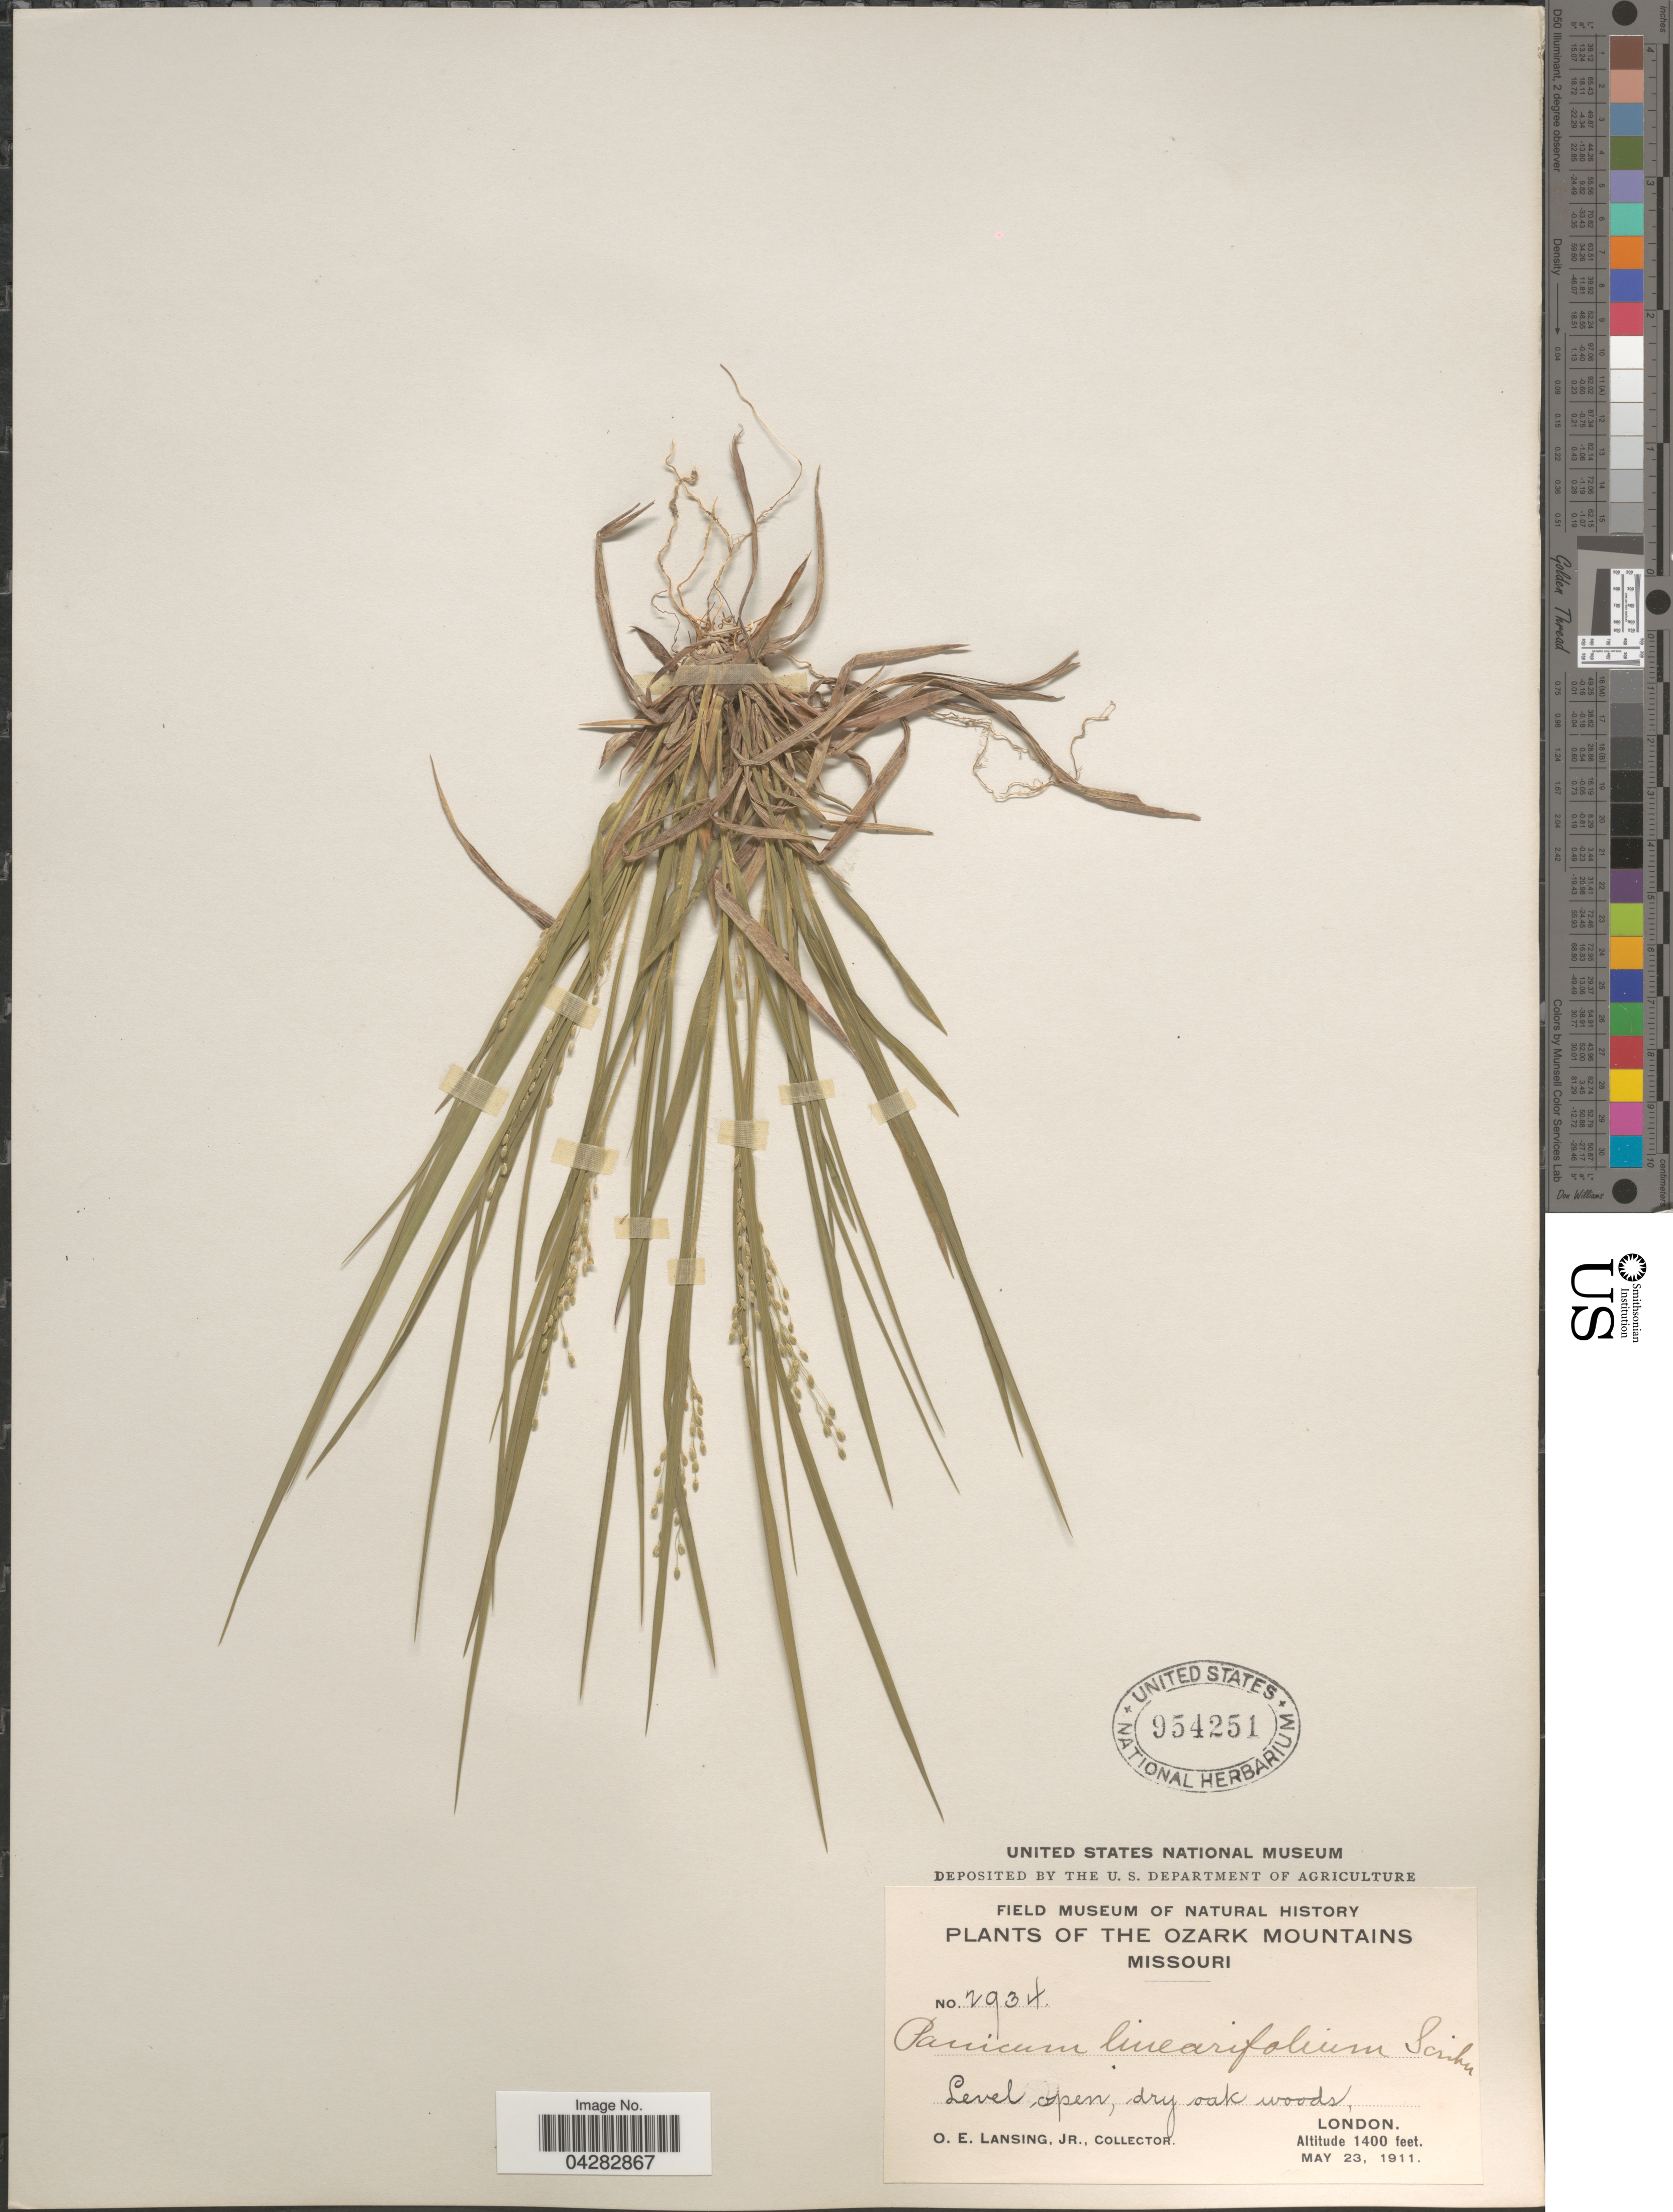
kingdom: Plantae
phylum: Tracheophyta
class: Liliopsida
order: Poales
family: Poaceae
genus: Dichanthelium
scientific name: Dichanthelium linearifolium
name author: (Scribn.) Gould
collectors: O. Lansing Jr.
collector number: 2934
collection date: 1911-05-23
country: United States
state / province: Missouri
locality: The Ozark Mountains. London.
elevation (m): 427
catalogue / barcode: US 954251